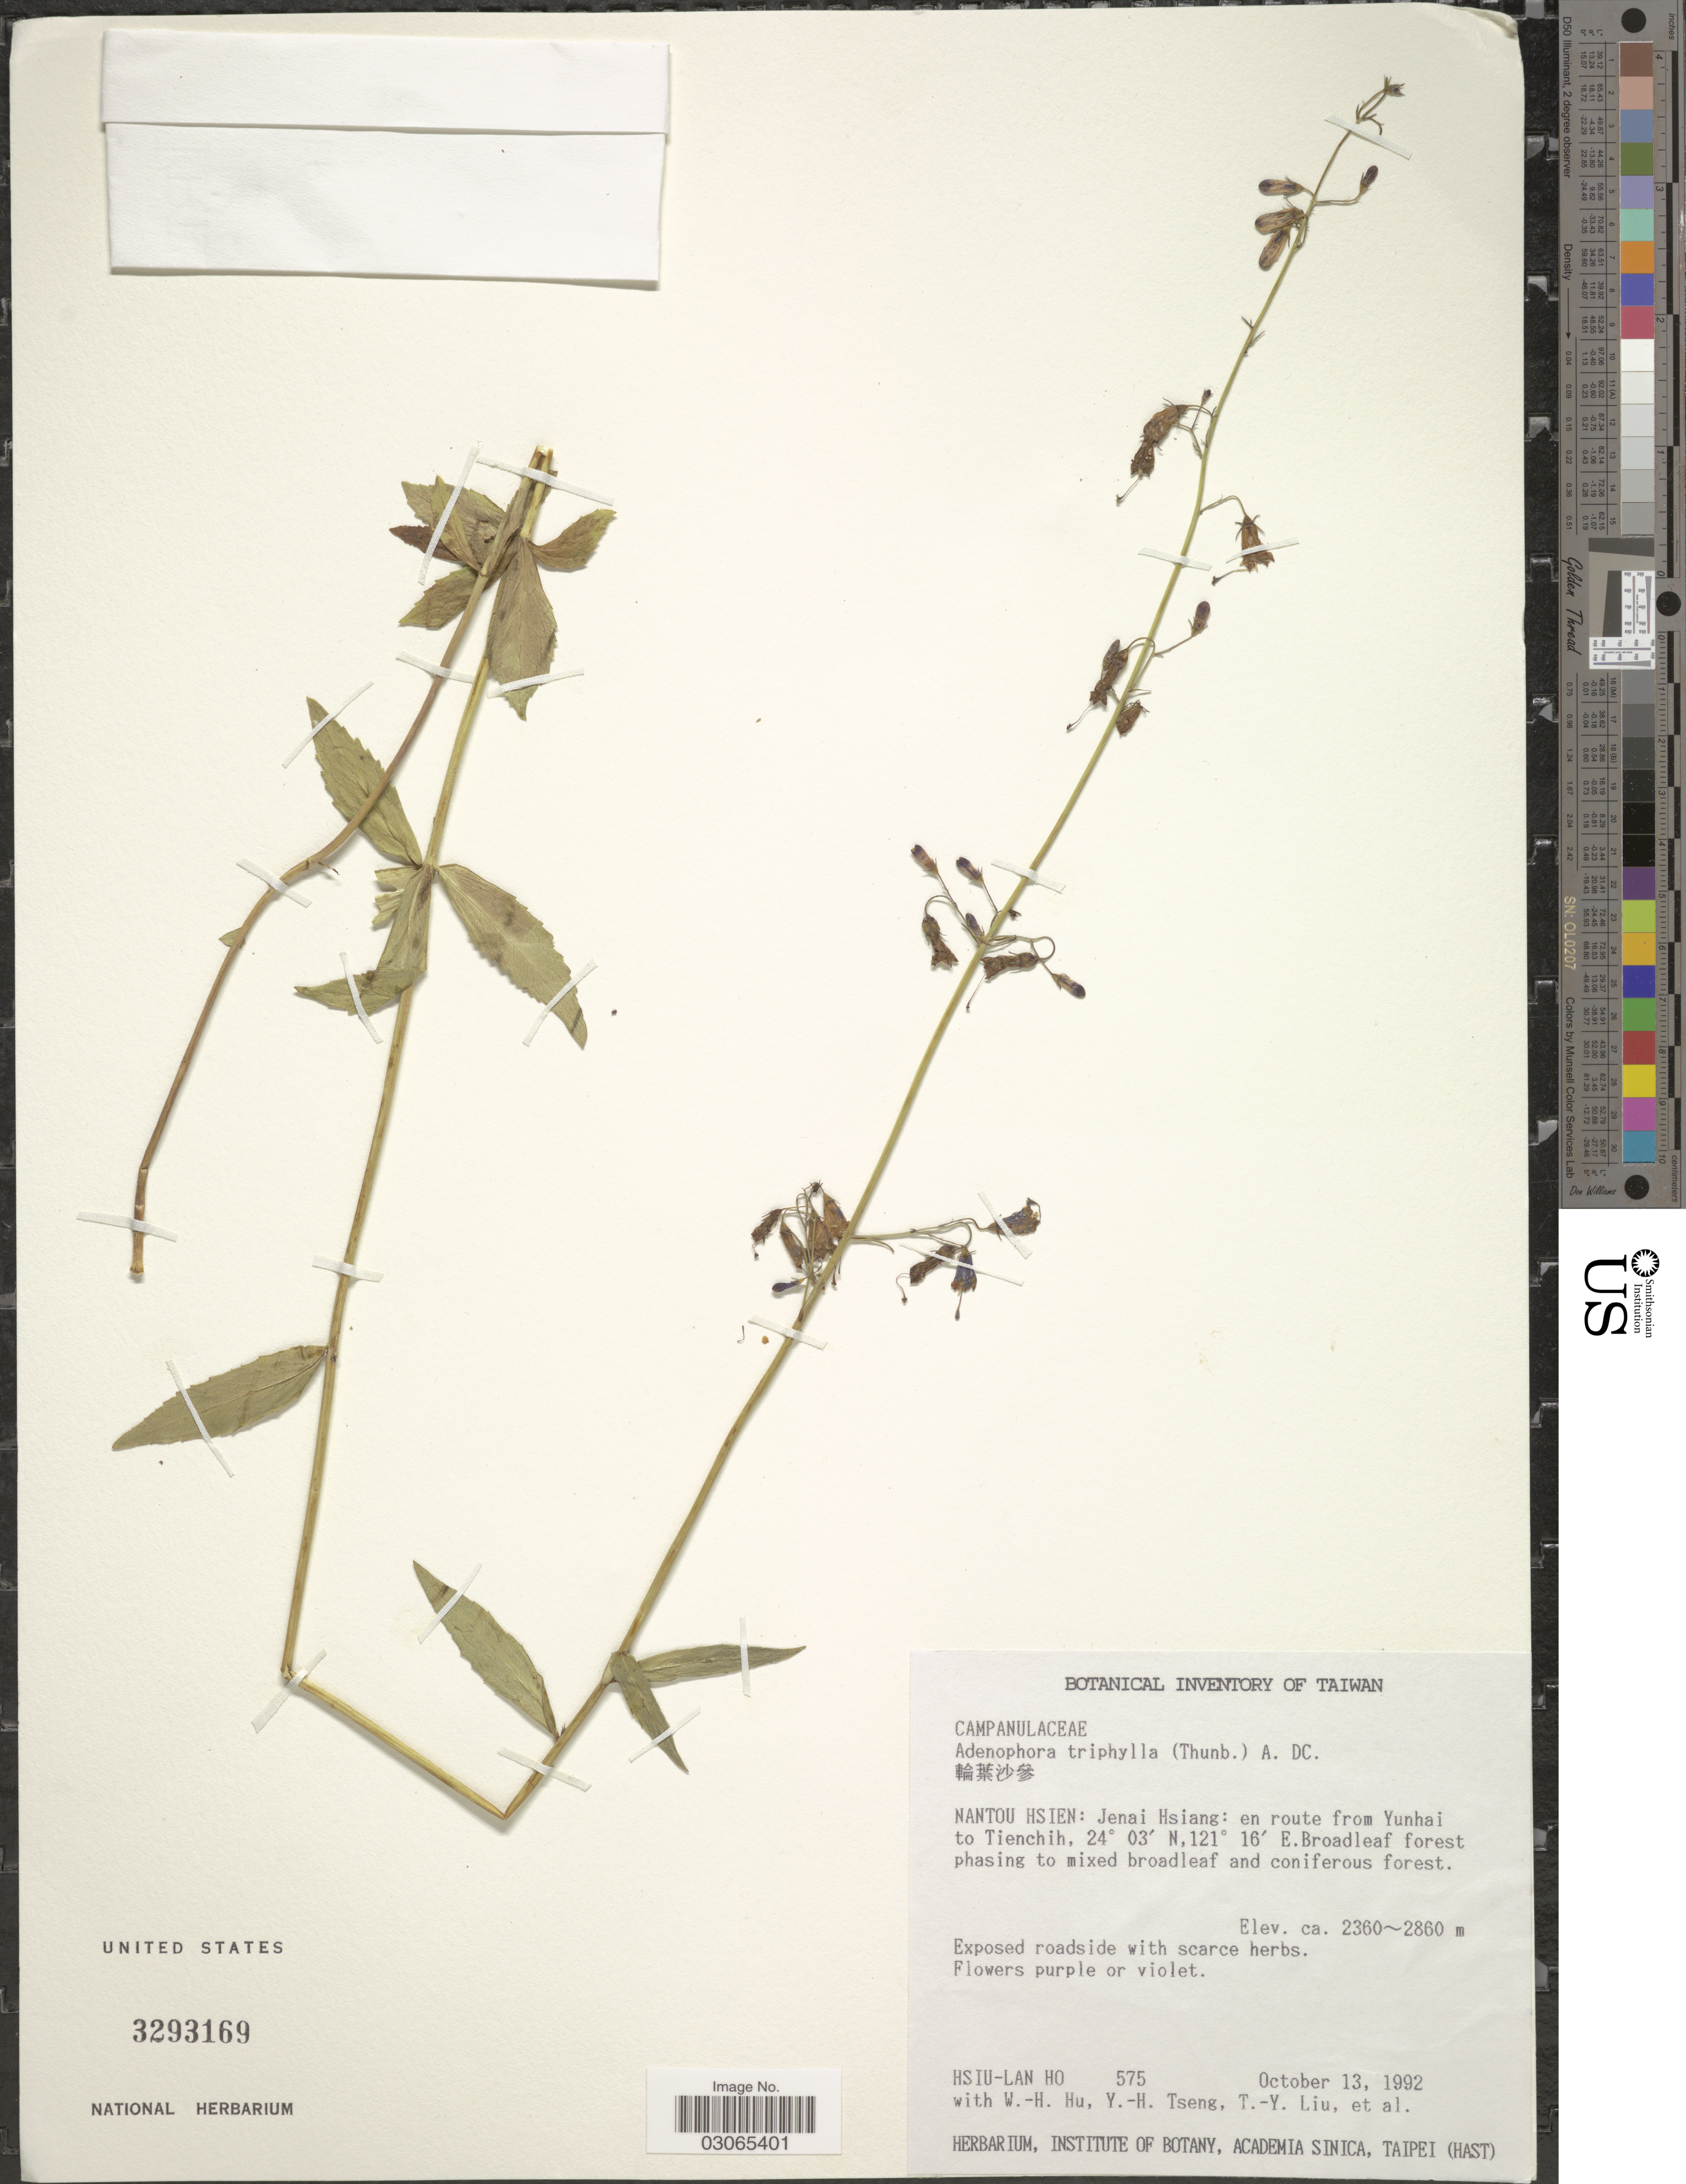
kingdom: Plantae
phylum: Tracheophyta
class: Magnoliopsida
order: Asterales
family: Campanulaceae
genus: Adenophora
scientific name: Adenophora triphylla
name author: (Thunb.) A. DC.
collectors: H. Ho, W. H. Hu, Y. Tseng, T. Y. Liu & et al.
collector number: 575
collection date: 1992-10-13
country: Taiwan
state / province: Nantou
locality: Nantou Hsien: Jenai Hsiang: en route from Yunhai to Tienchih.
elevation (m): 2360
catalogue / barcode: US 3293169